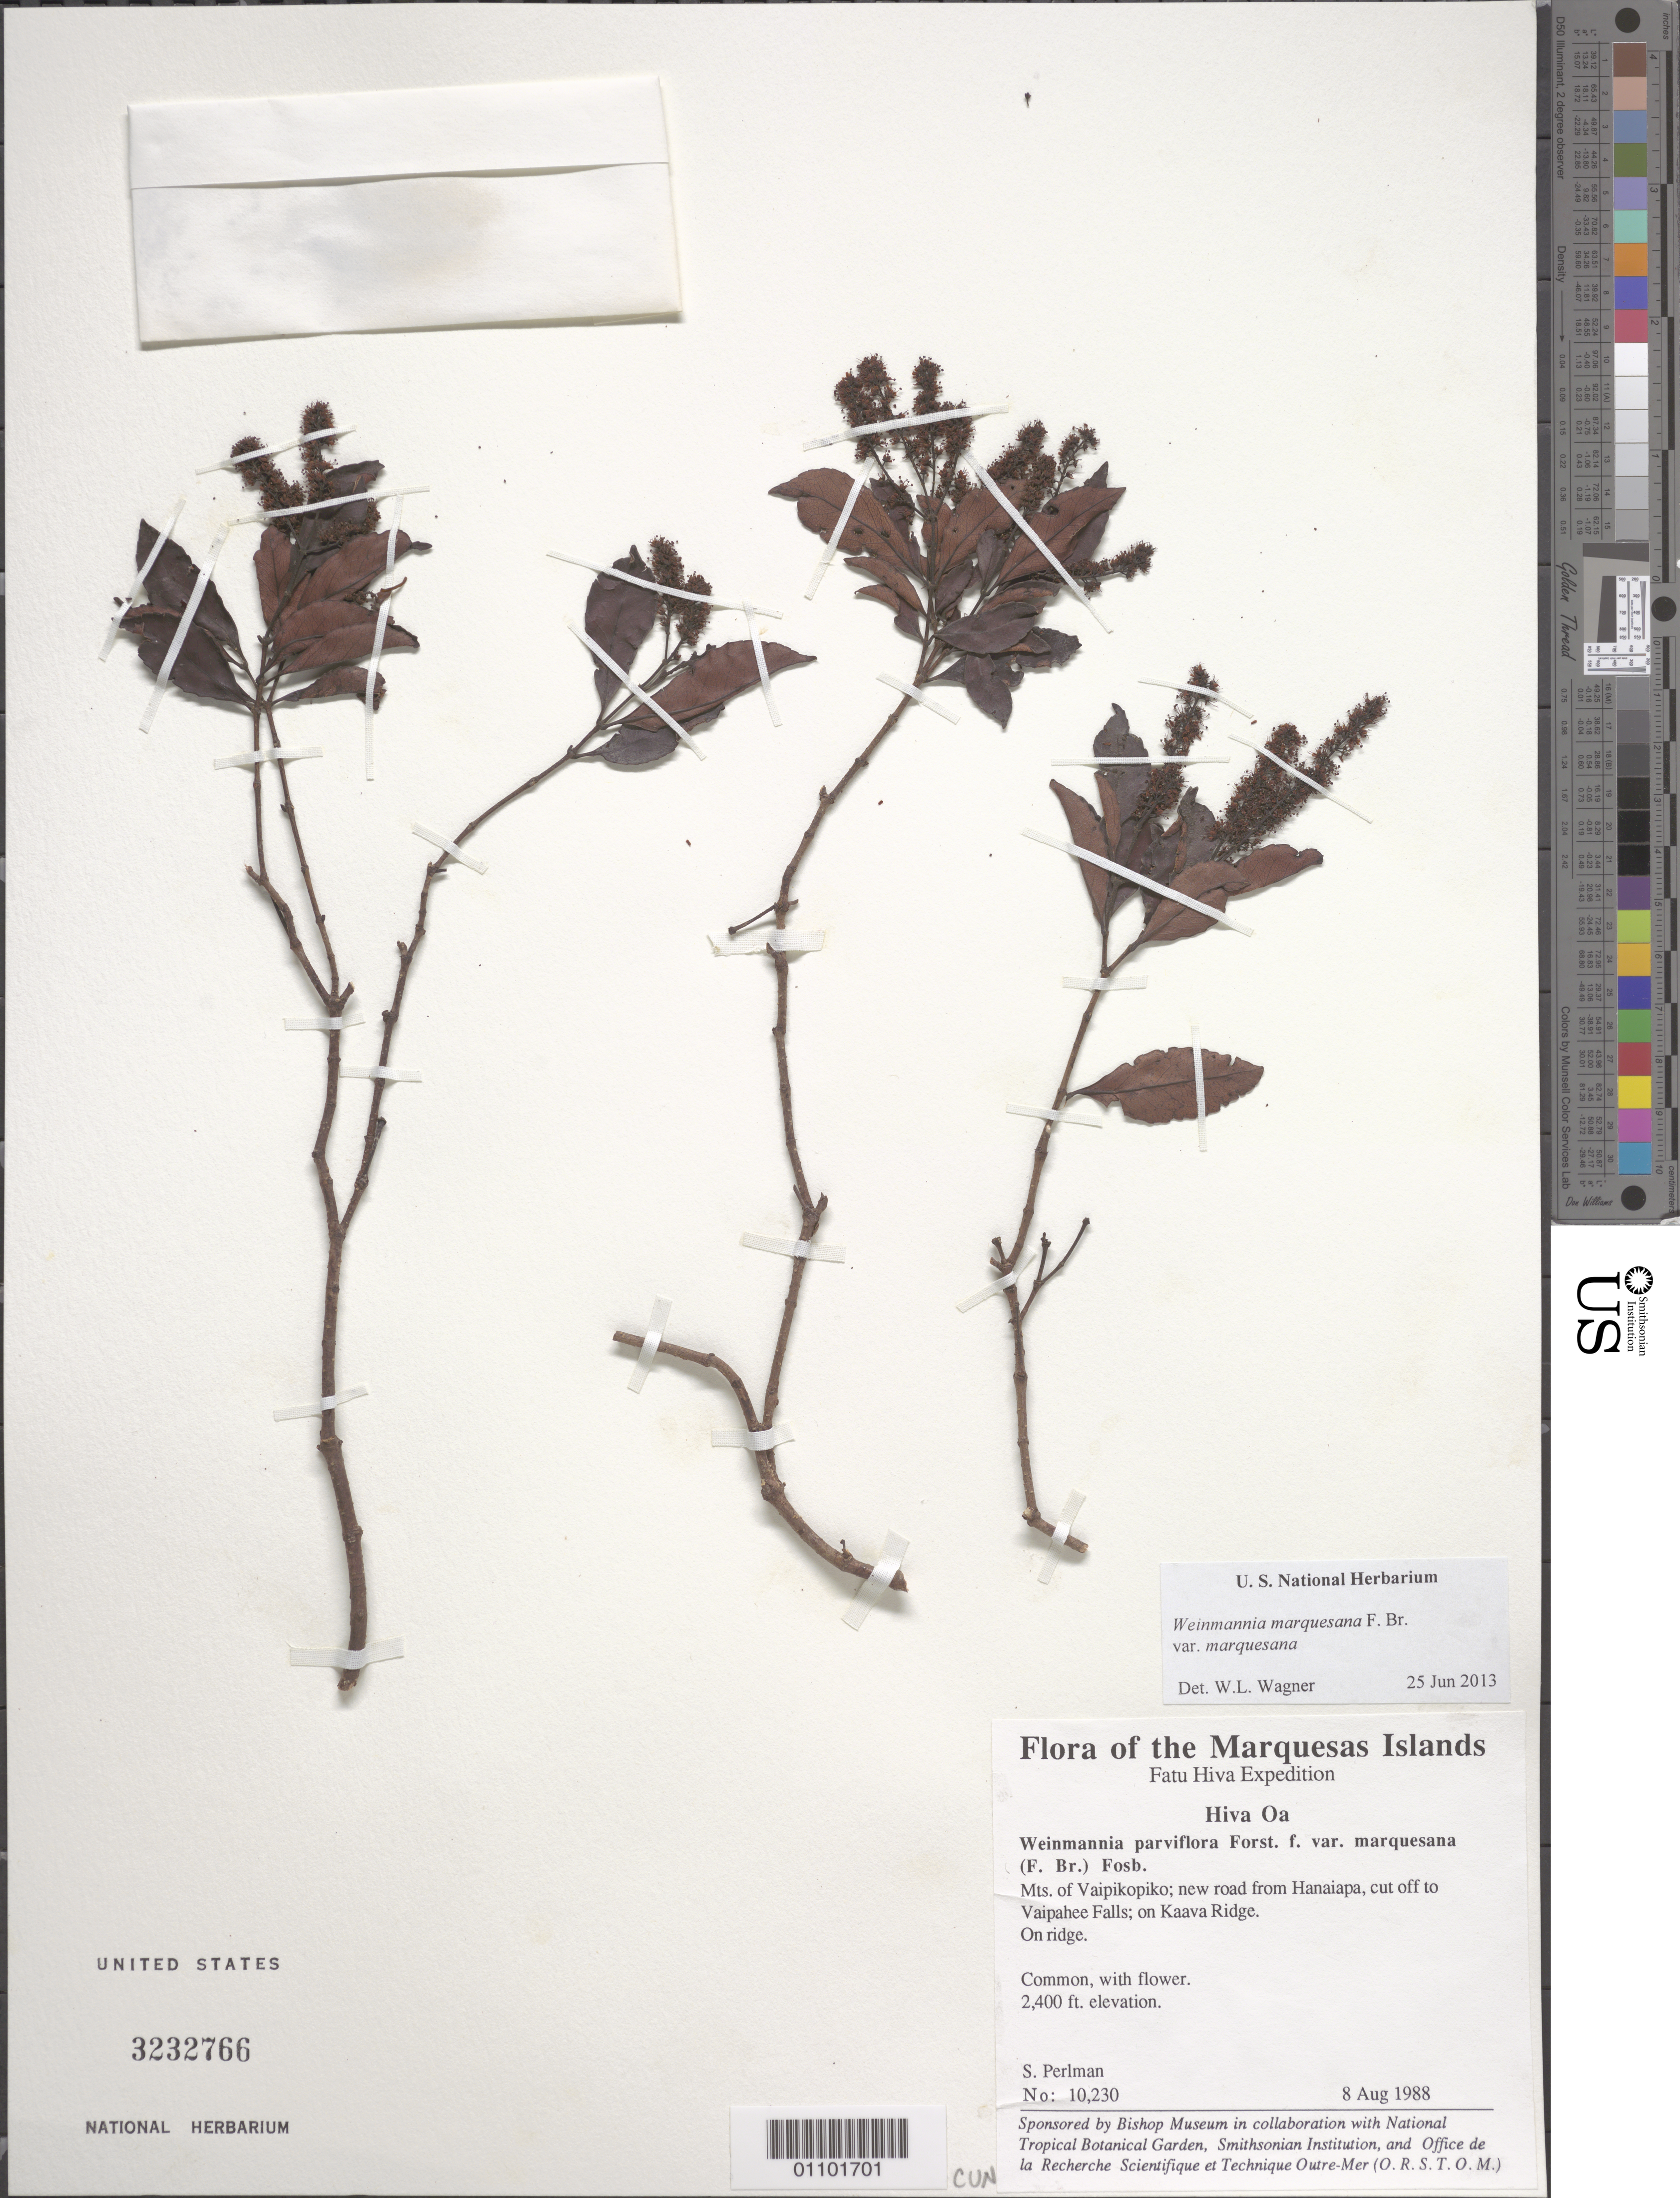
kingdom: Plantae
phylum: Tracheophyta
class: Magnoliopsida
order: Oxalidales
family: Cunoniaceae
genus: Pterophylla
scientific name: Pterophylla marquesana var. marquesana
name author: (F. Br.) Pillon & H.C. Hopkins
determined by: Wagner, W. L., (BOT), Smithsonian Institution - National Museum of Natural History (UNITED STATES)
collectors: S. P. Perlman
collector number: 10230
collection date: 1988-08-08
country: French Polynesia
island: Hiva Oa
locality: Mts. of Vaipikopiko, new road from Hanaiapa, cut-off to Vaipahee Falls, along Kaava Ridge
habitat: On ridge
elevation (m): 732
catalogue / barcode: US 3232766